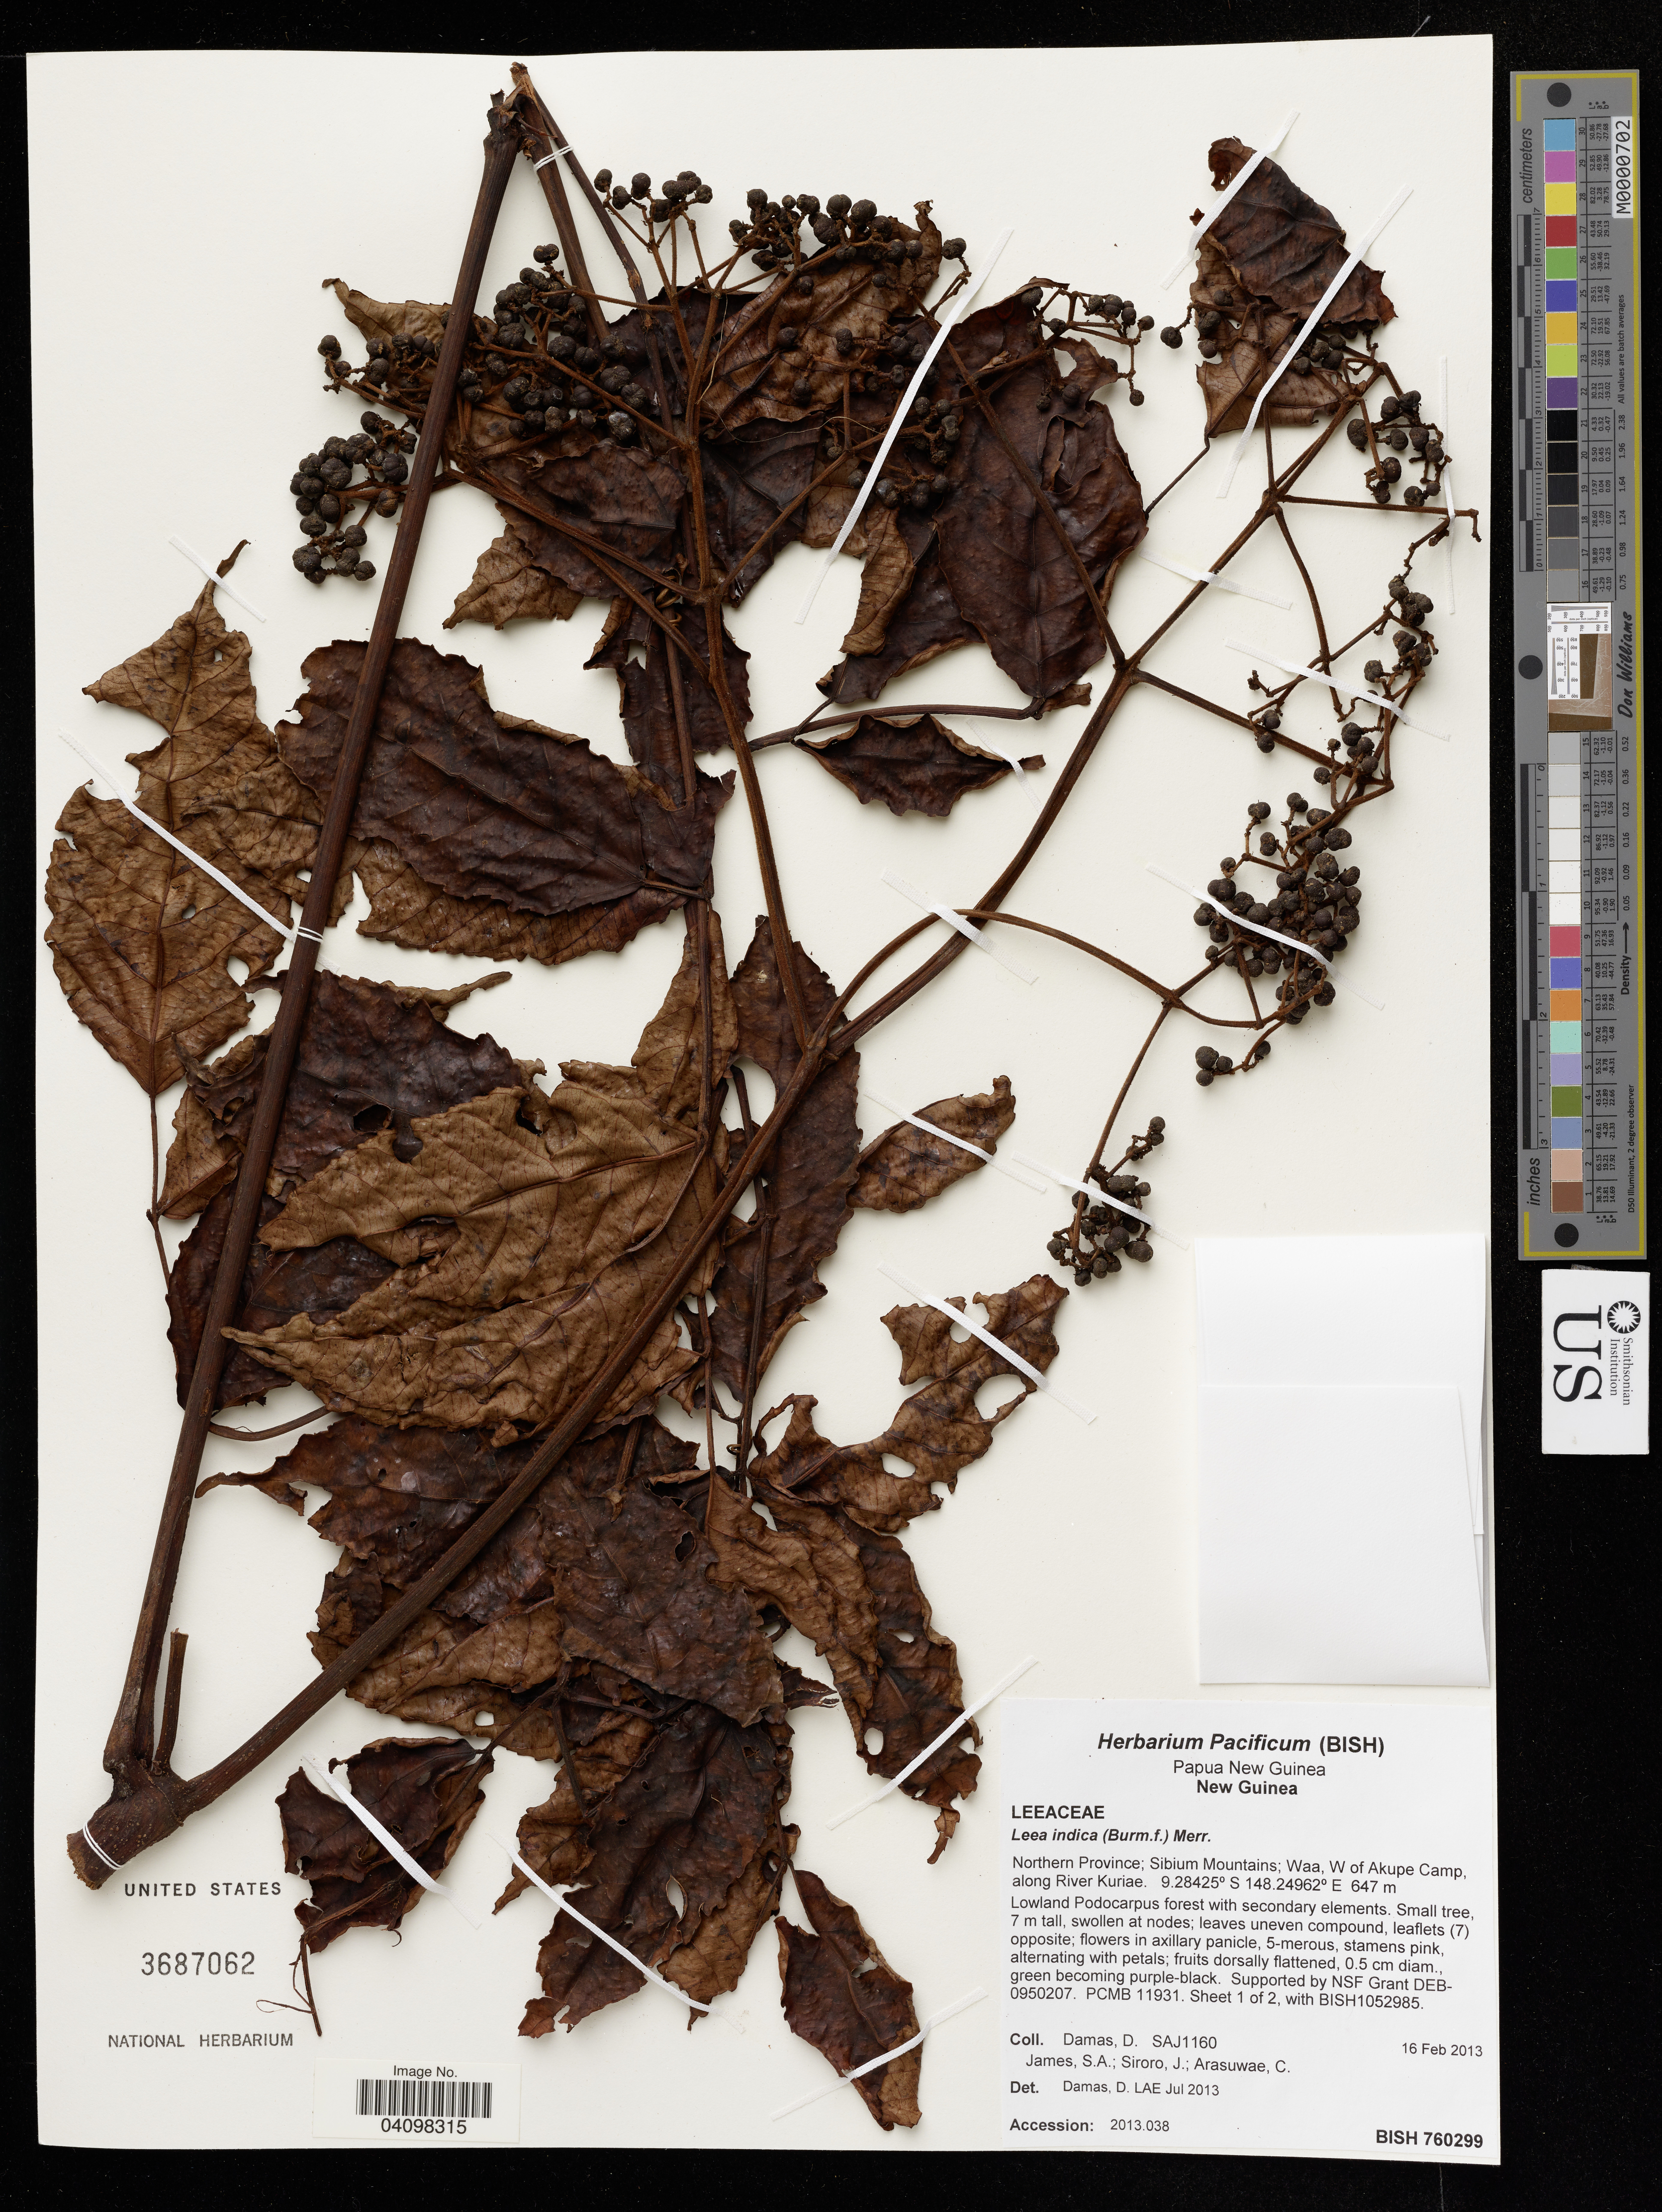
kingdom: Plantae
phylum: Tracheophyta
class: Magnoliopsida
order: Vitales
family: Vitaceae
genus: Leea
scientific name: Leea indica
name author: (Burm. f.) Merr.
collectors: D. Damas, S. James, J. Siroro & C. Arasuwae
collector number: SAJ1160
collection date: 2013-02-16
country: Papua New Guinea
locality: Northern Province; Sibium Mountains; Waa, W of akupe Camp, along River Kuriae.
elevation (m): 647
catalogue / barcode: US 3687062